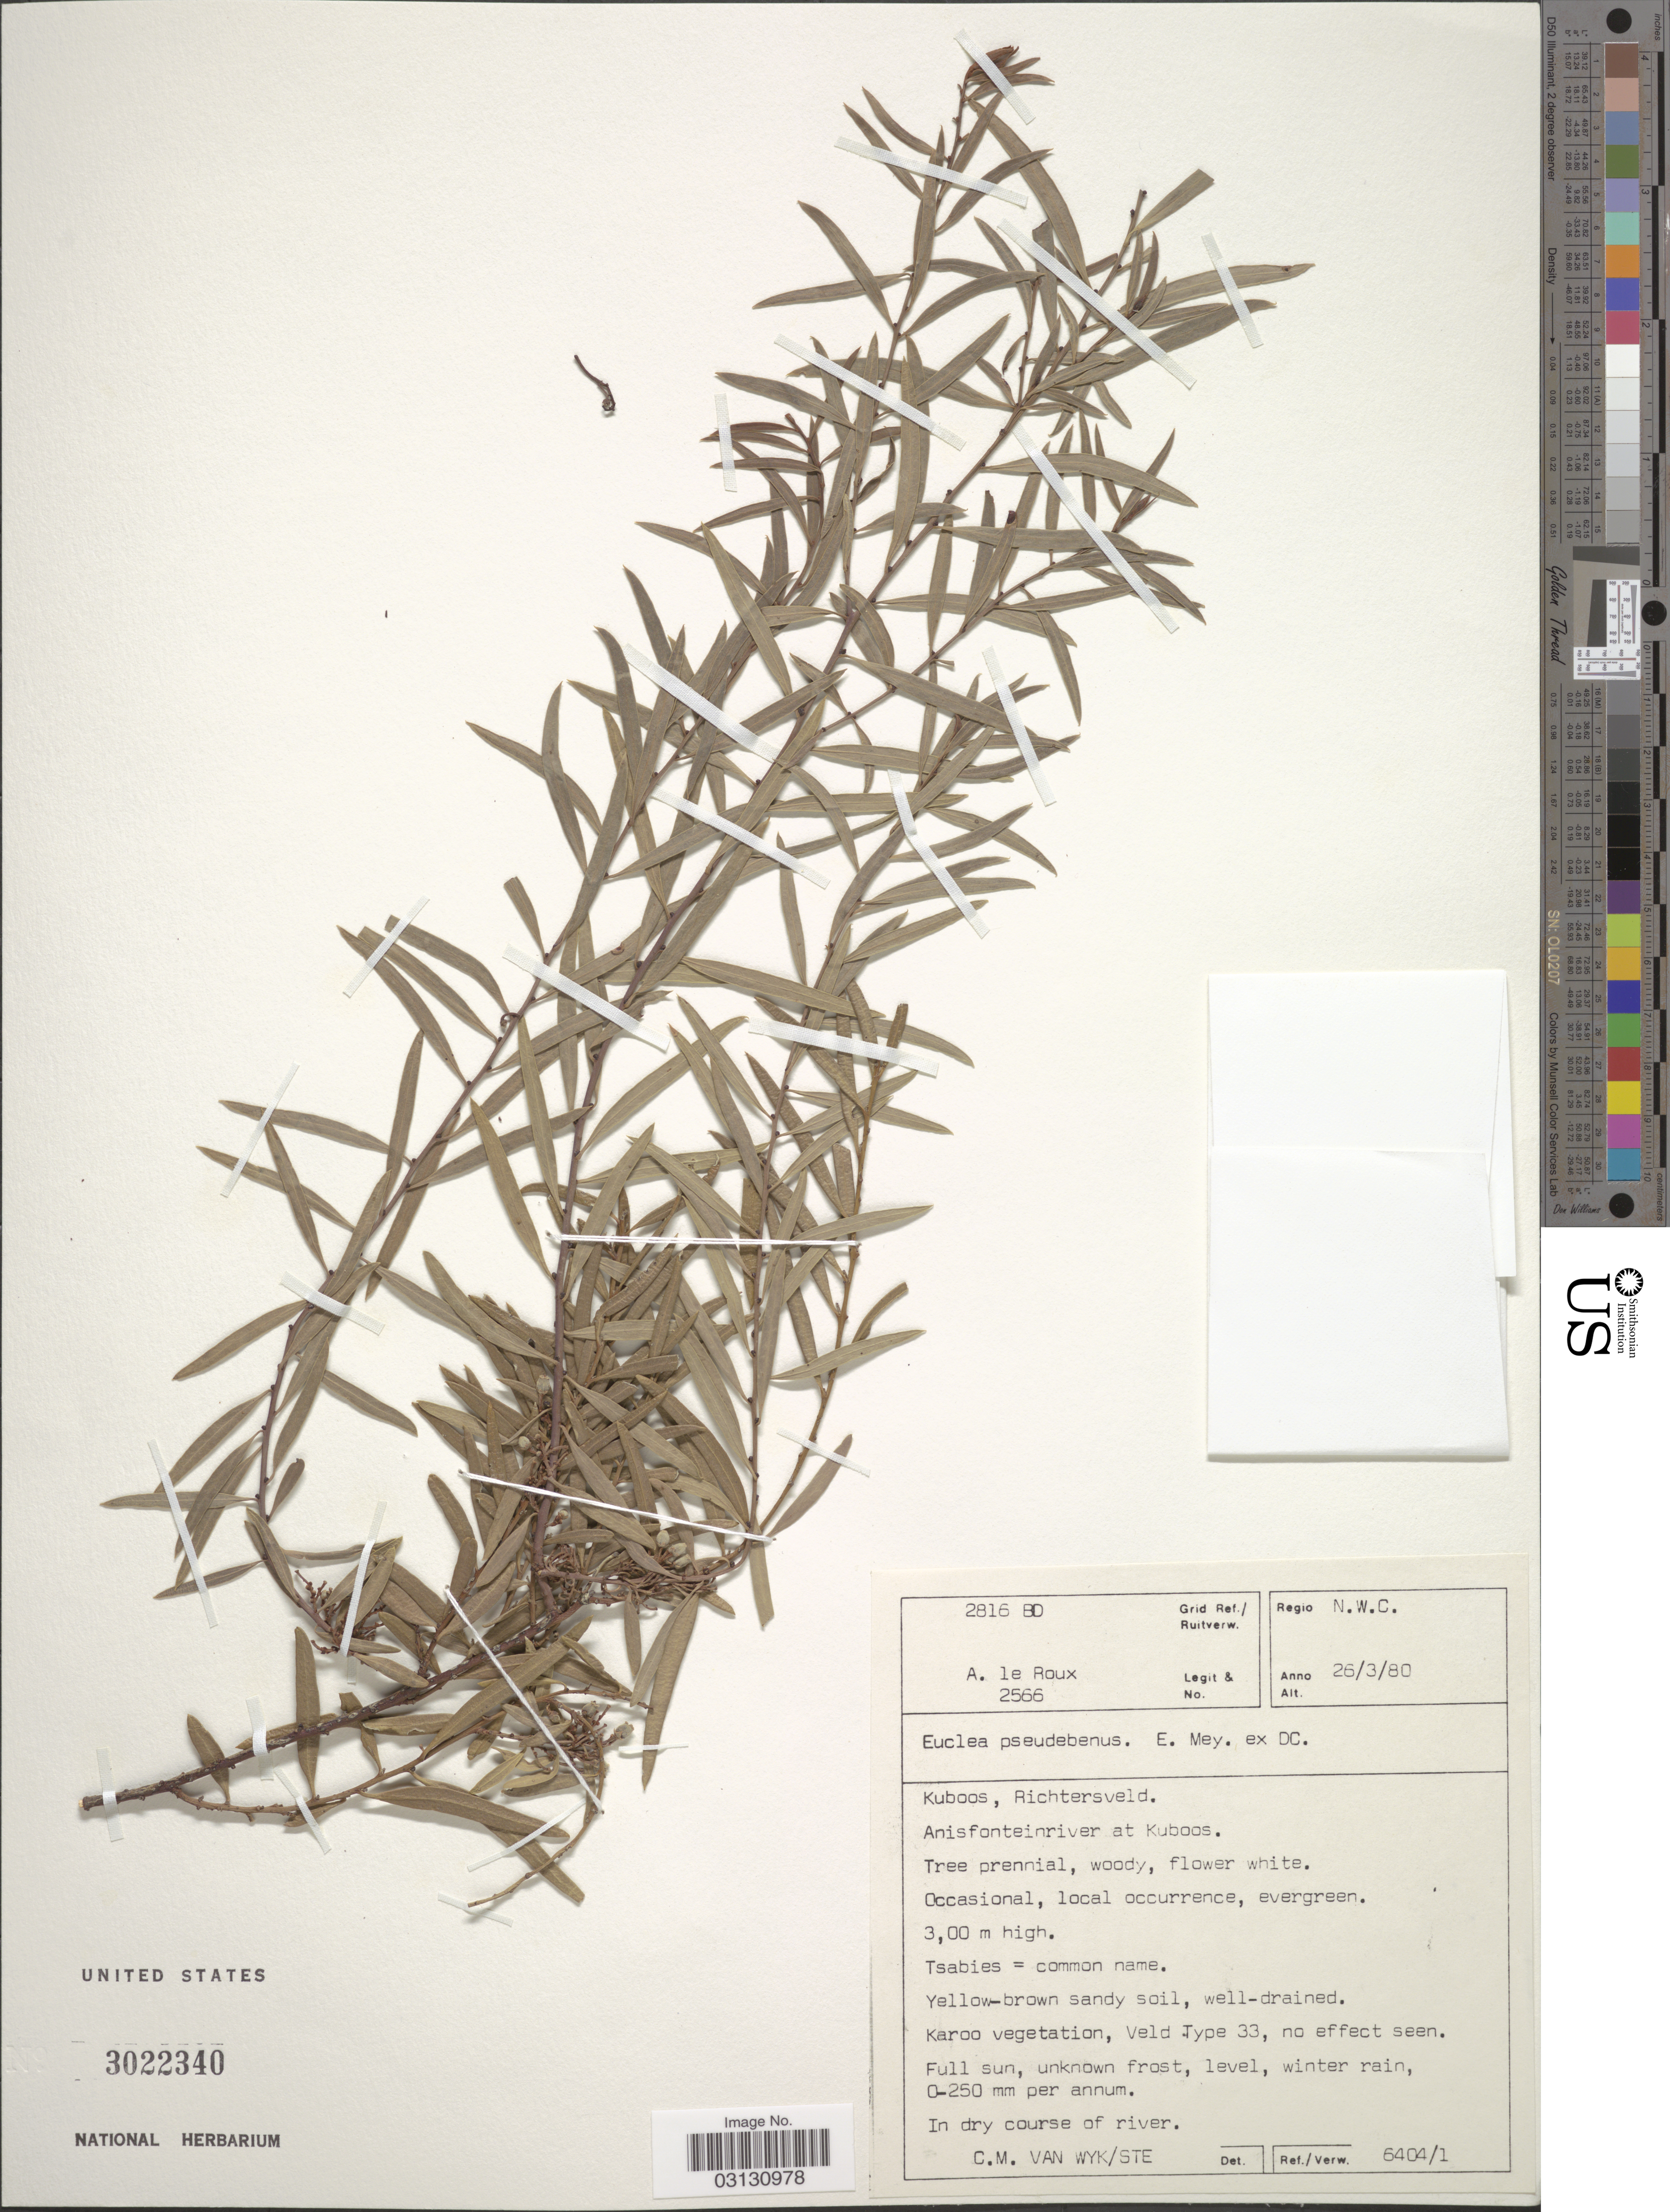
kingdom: Plantae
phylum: Tracheophyta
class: Magnoliopsida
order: Ericales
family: Ebenaceae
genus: Euclea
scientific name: Euclea pseudebenus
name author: E. Mey. ex A. DC.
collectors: A. le Roux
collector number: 2566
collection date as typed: Transcribed d/m/y: 26/3/80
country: South Africa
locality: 2816 BD Grid. ref./Ruitverw., Regio N.W.C., Kuboos, Richtersveld. Anisfonteinriver at Kuboos.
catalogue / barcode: US 3022340